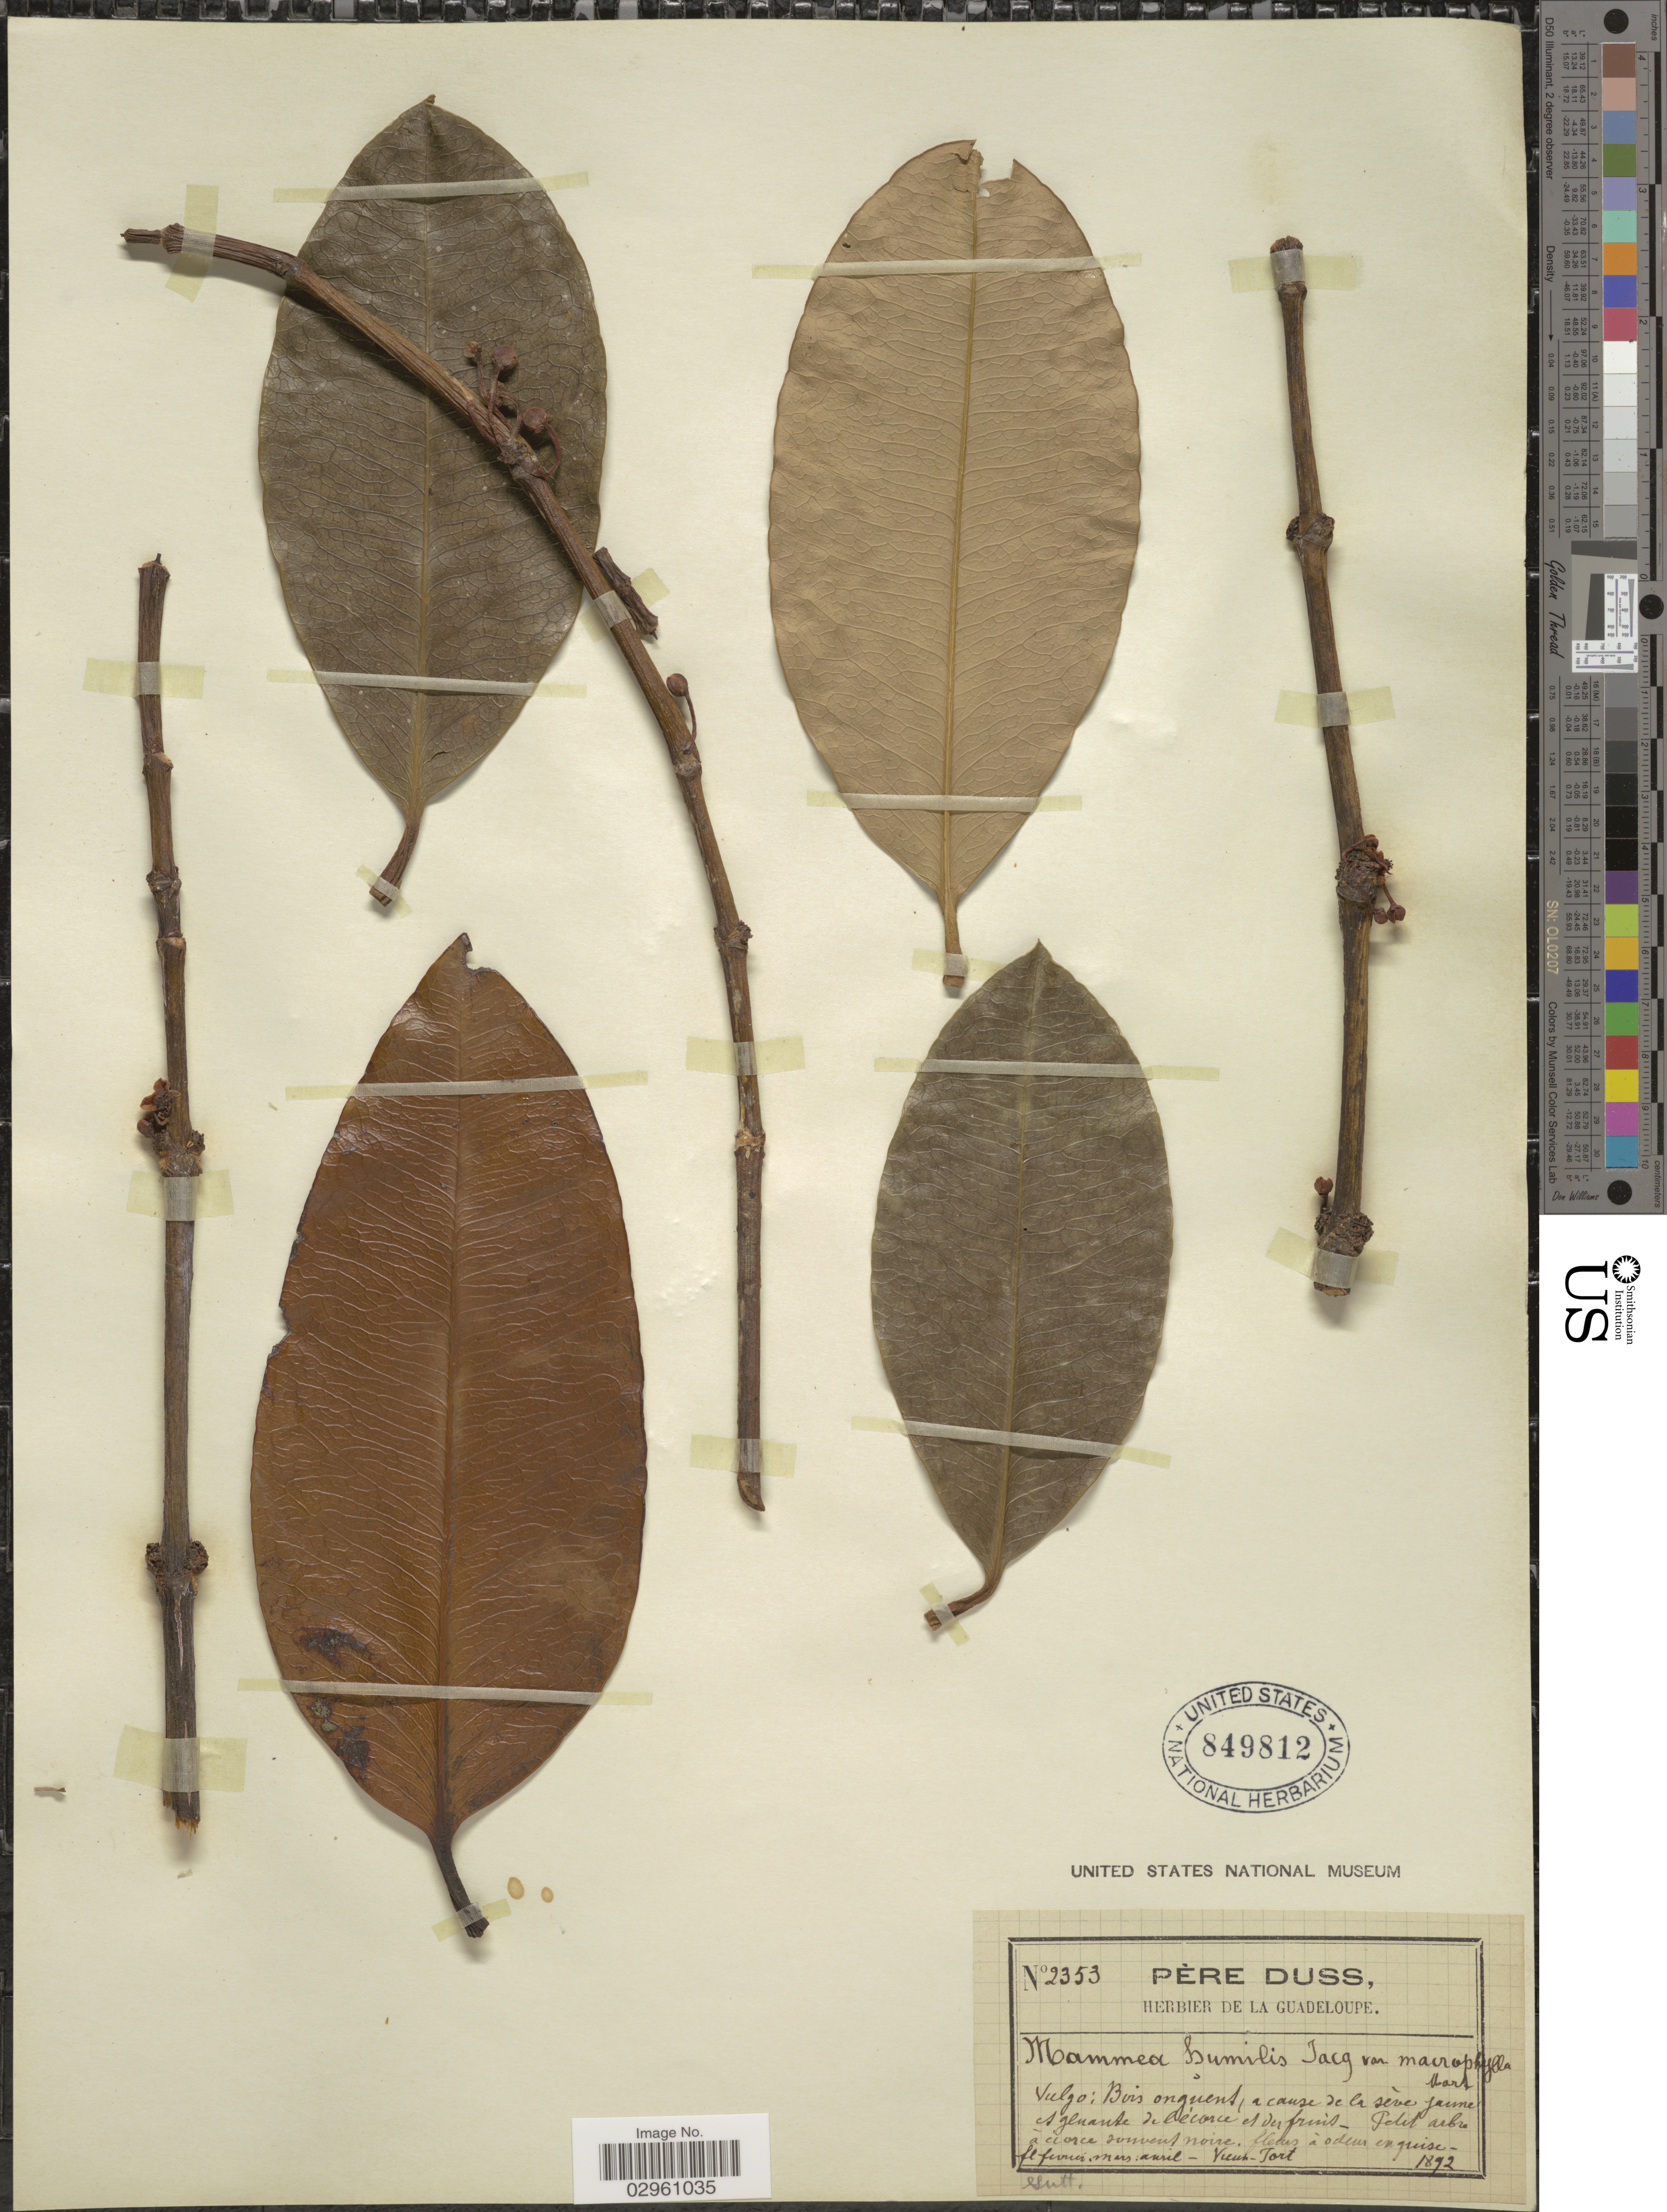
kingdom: Plantae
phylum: Tracheophyta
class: Magnoliopsida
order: Malpighiales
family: Clusiaceae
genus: Garcinia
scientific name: Garcinia humilis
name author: (Vahl) C.D. Adams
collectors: Père Duss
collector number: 2353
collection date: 1892-02/1892-04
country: Guadeloupe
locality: Vulgo: Bois onguent, a cause de la sève jaune.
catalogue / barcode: US 849812